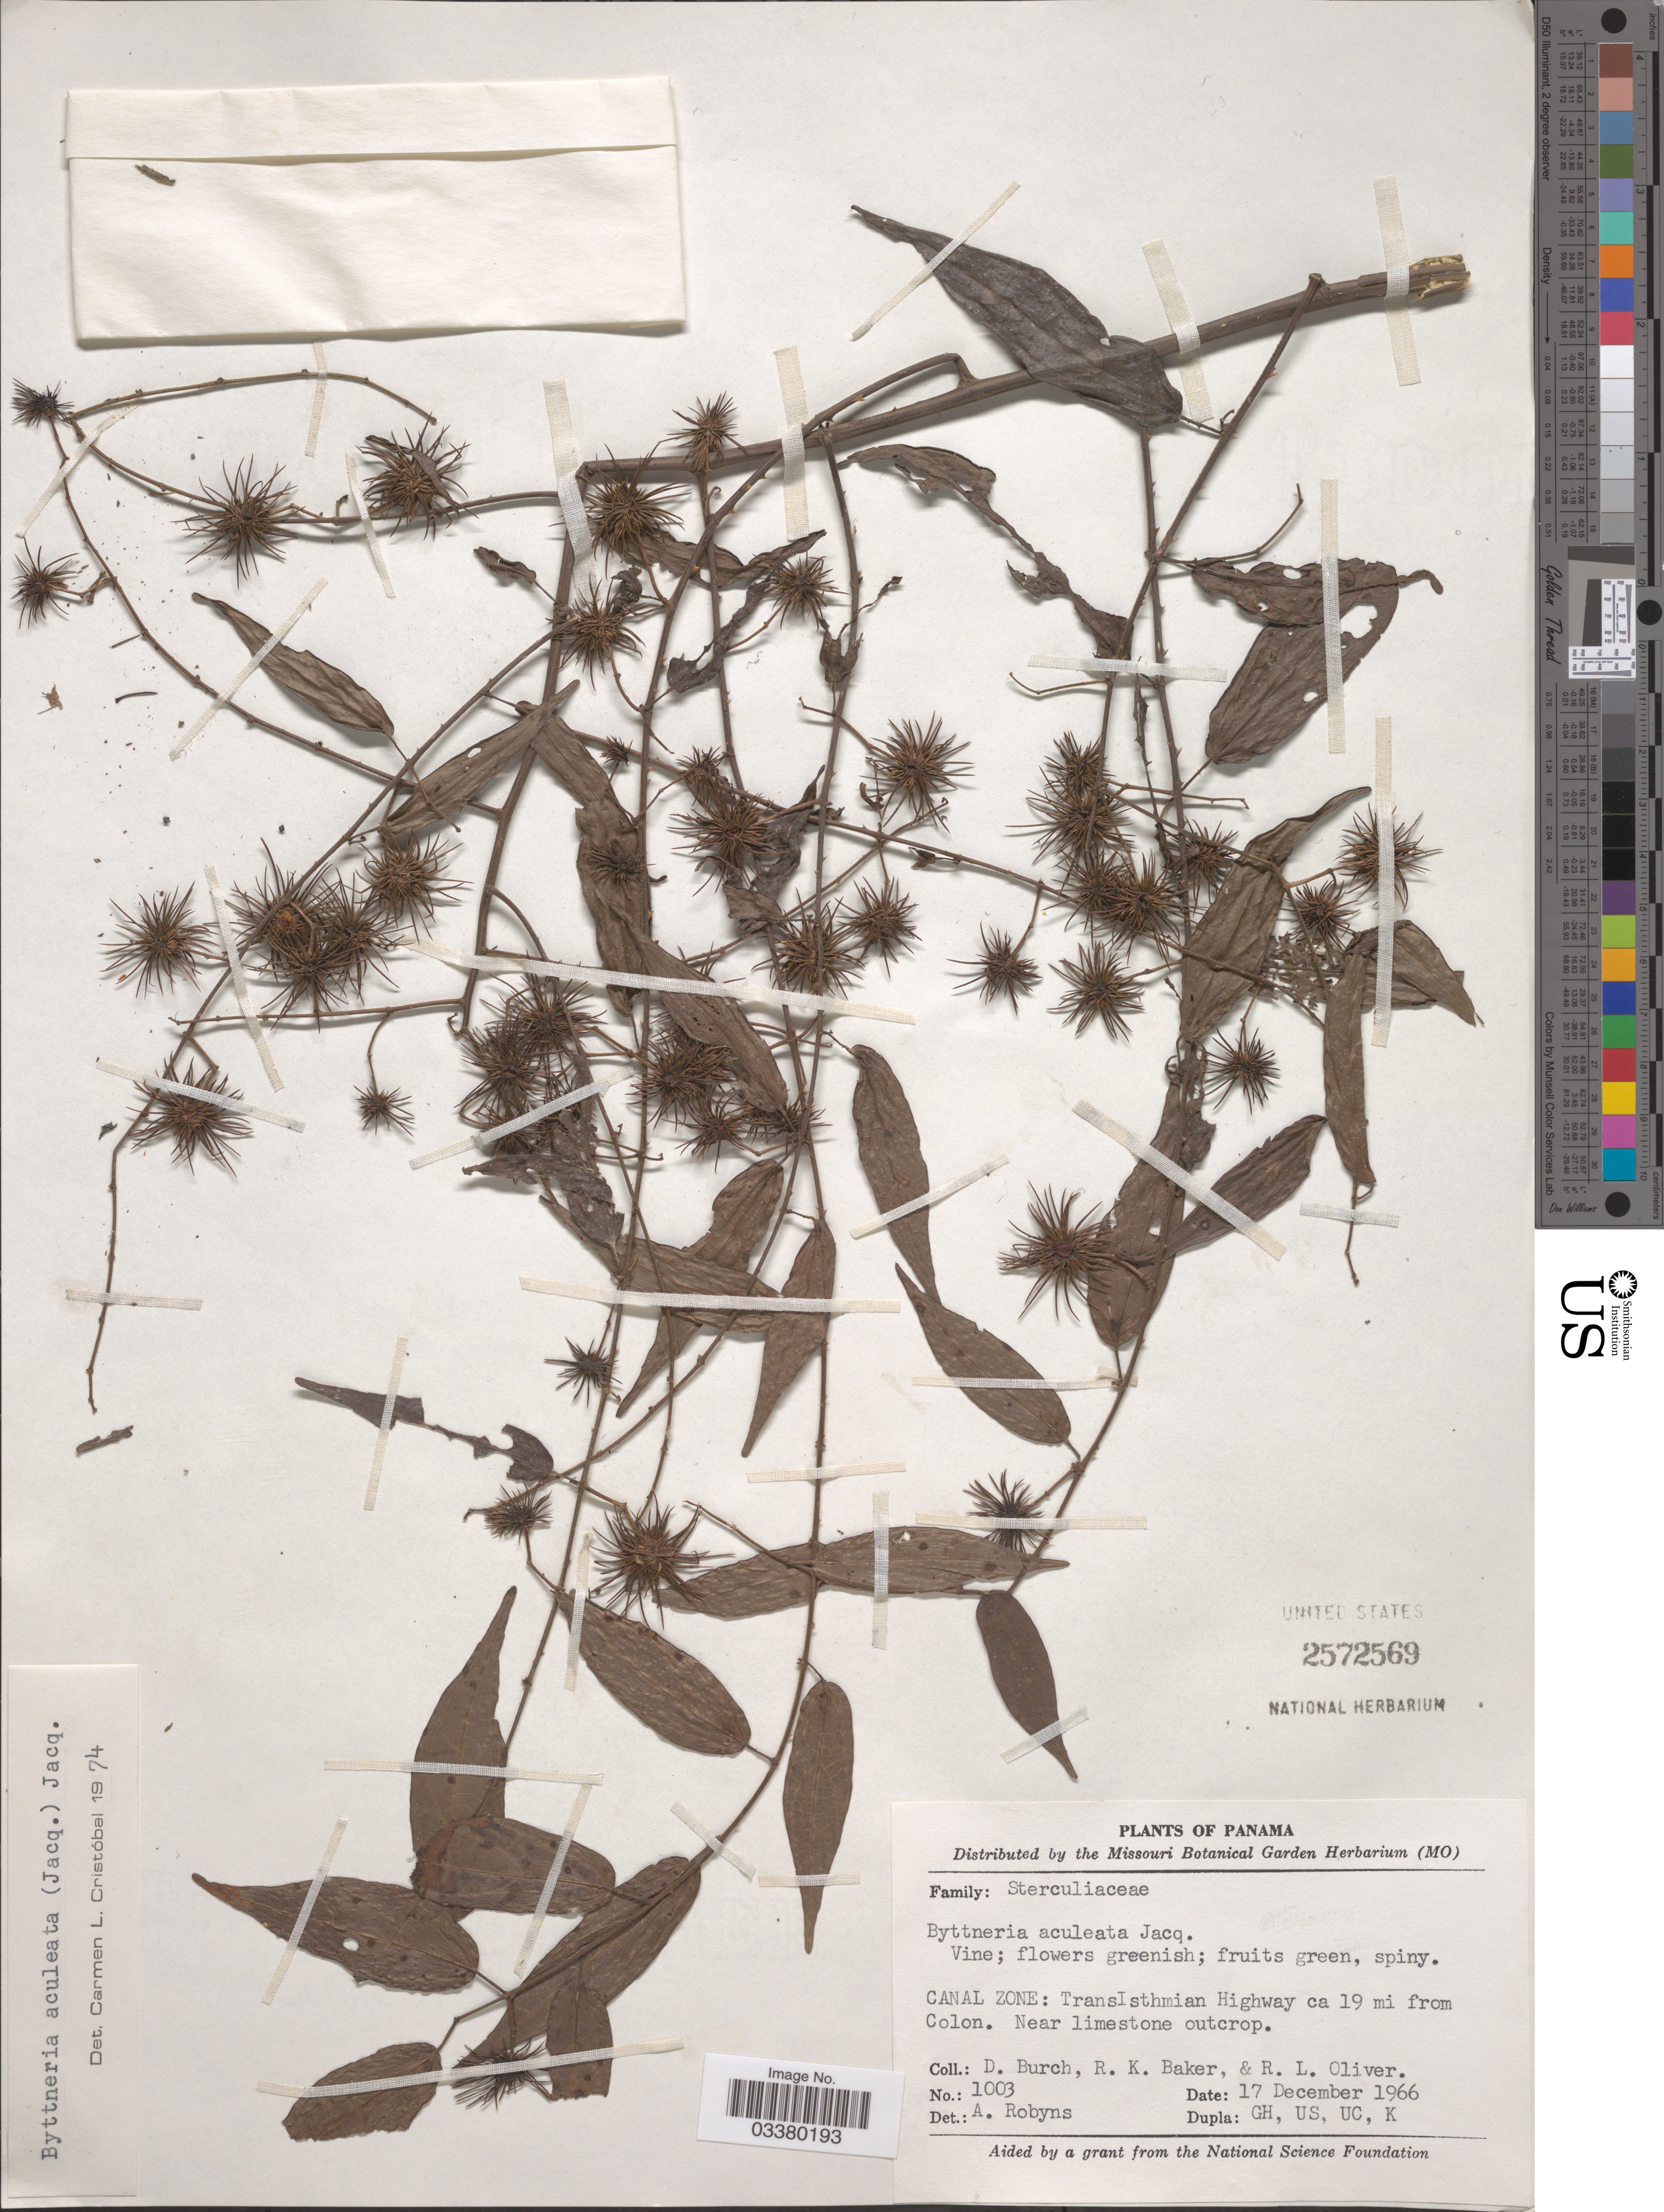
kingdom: Plantae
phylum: Tracheophyta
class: Magnoliopsida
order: Malvales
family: Malvaceae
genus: Byttneria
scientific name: Byttneria aculeata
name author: (Jacq.) Jacq.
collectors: D. Burch, R. K. Baker & R. Oliver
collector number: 1003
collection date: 1966-12-17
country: Panama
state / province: Colón / Panamá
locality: Canal Zone: TransIsthmian Highway ca 19 mi from Colon.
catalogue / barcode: US 2572569